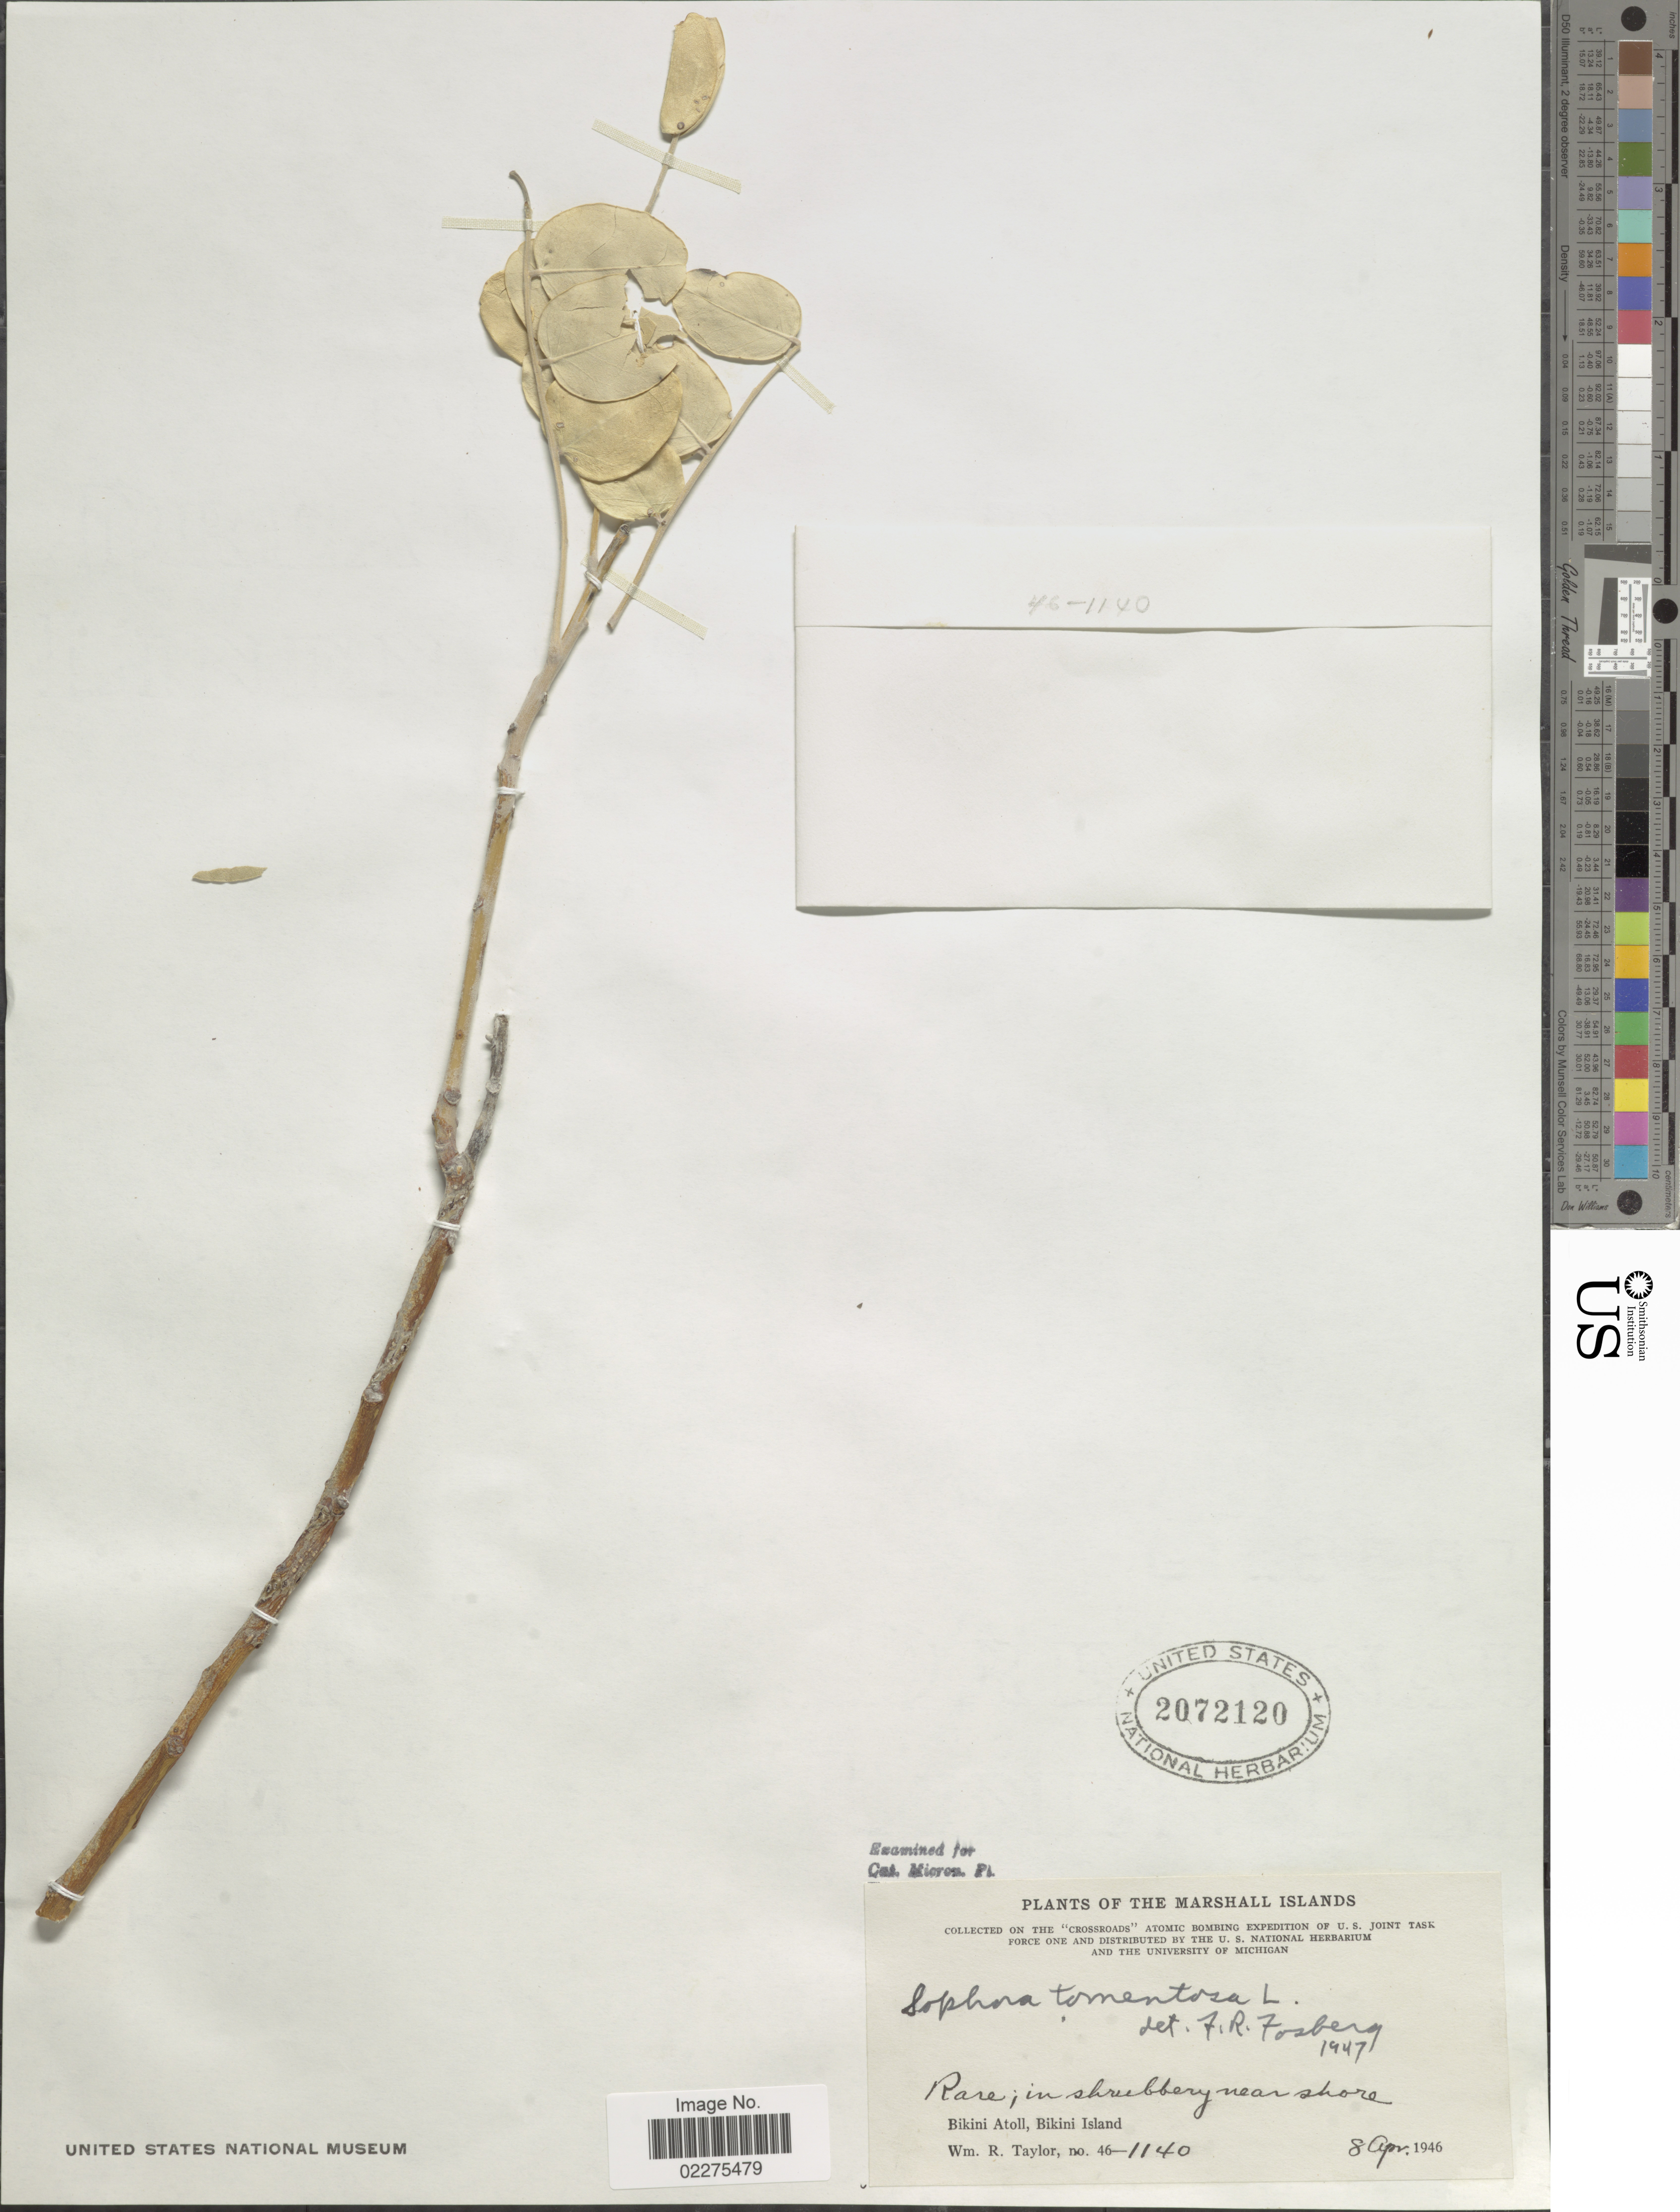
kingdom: Plantae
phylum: Tracheophyta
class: Magnoliopsida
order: Fabales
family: Fabaceae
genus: Sophora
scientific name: Sophora tomentosa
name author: L.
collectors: W. R. Taylor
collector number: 46-1140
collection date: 1946-04-08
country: Marshall Islands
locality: Bikini Atoll, Bikini Island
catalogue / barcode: US 2072120